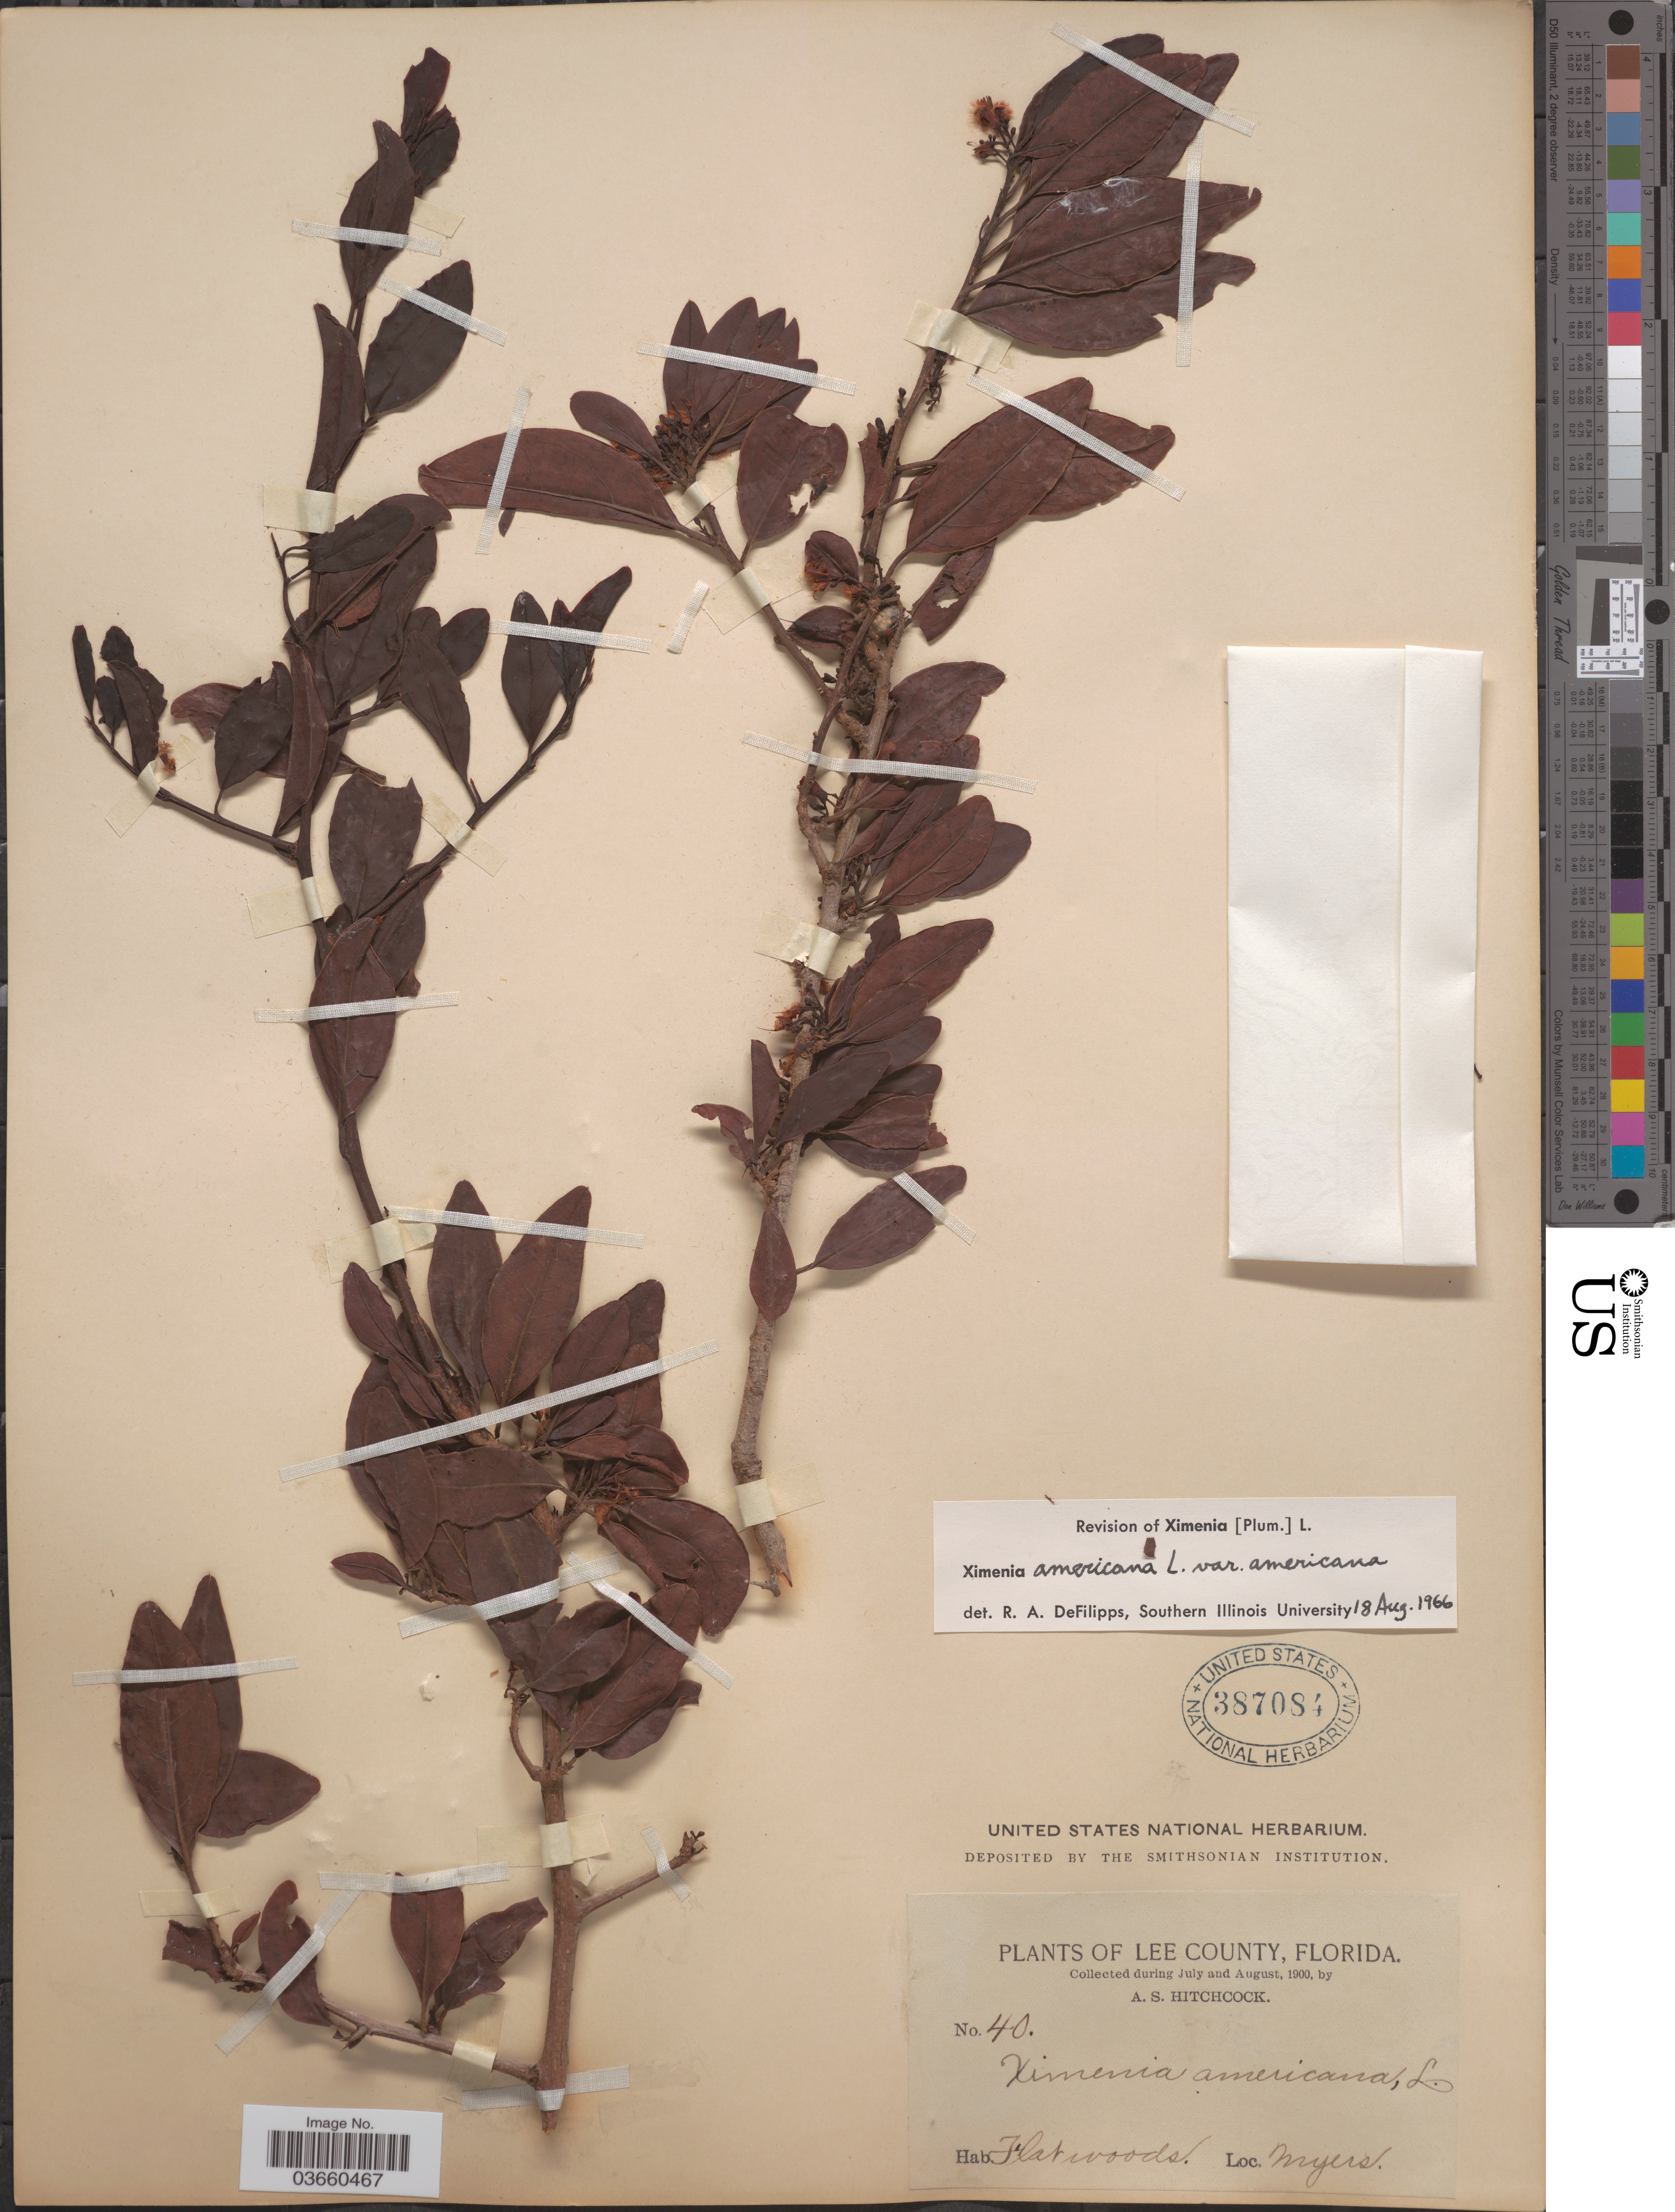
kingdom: Plantae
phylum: Tracheophyta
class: Magnoliopsida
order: Santalales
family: Ximeniaceae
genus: Ximenia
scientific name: Ximenia americana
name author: L.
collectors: A. S. Hitchcock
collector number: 40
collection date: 1900-07/1900-08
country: United States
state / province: Florida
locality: Lee County. Flatwoods. Myers.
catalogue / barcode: US 387084